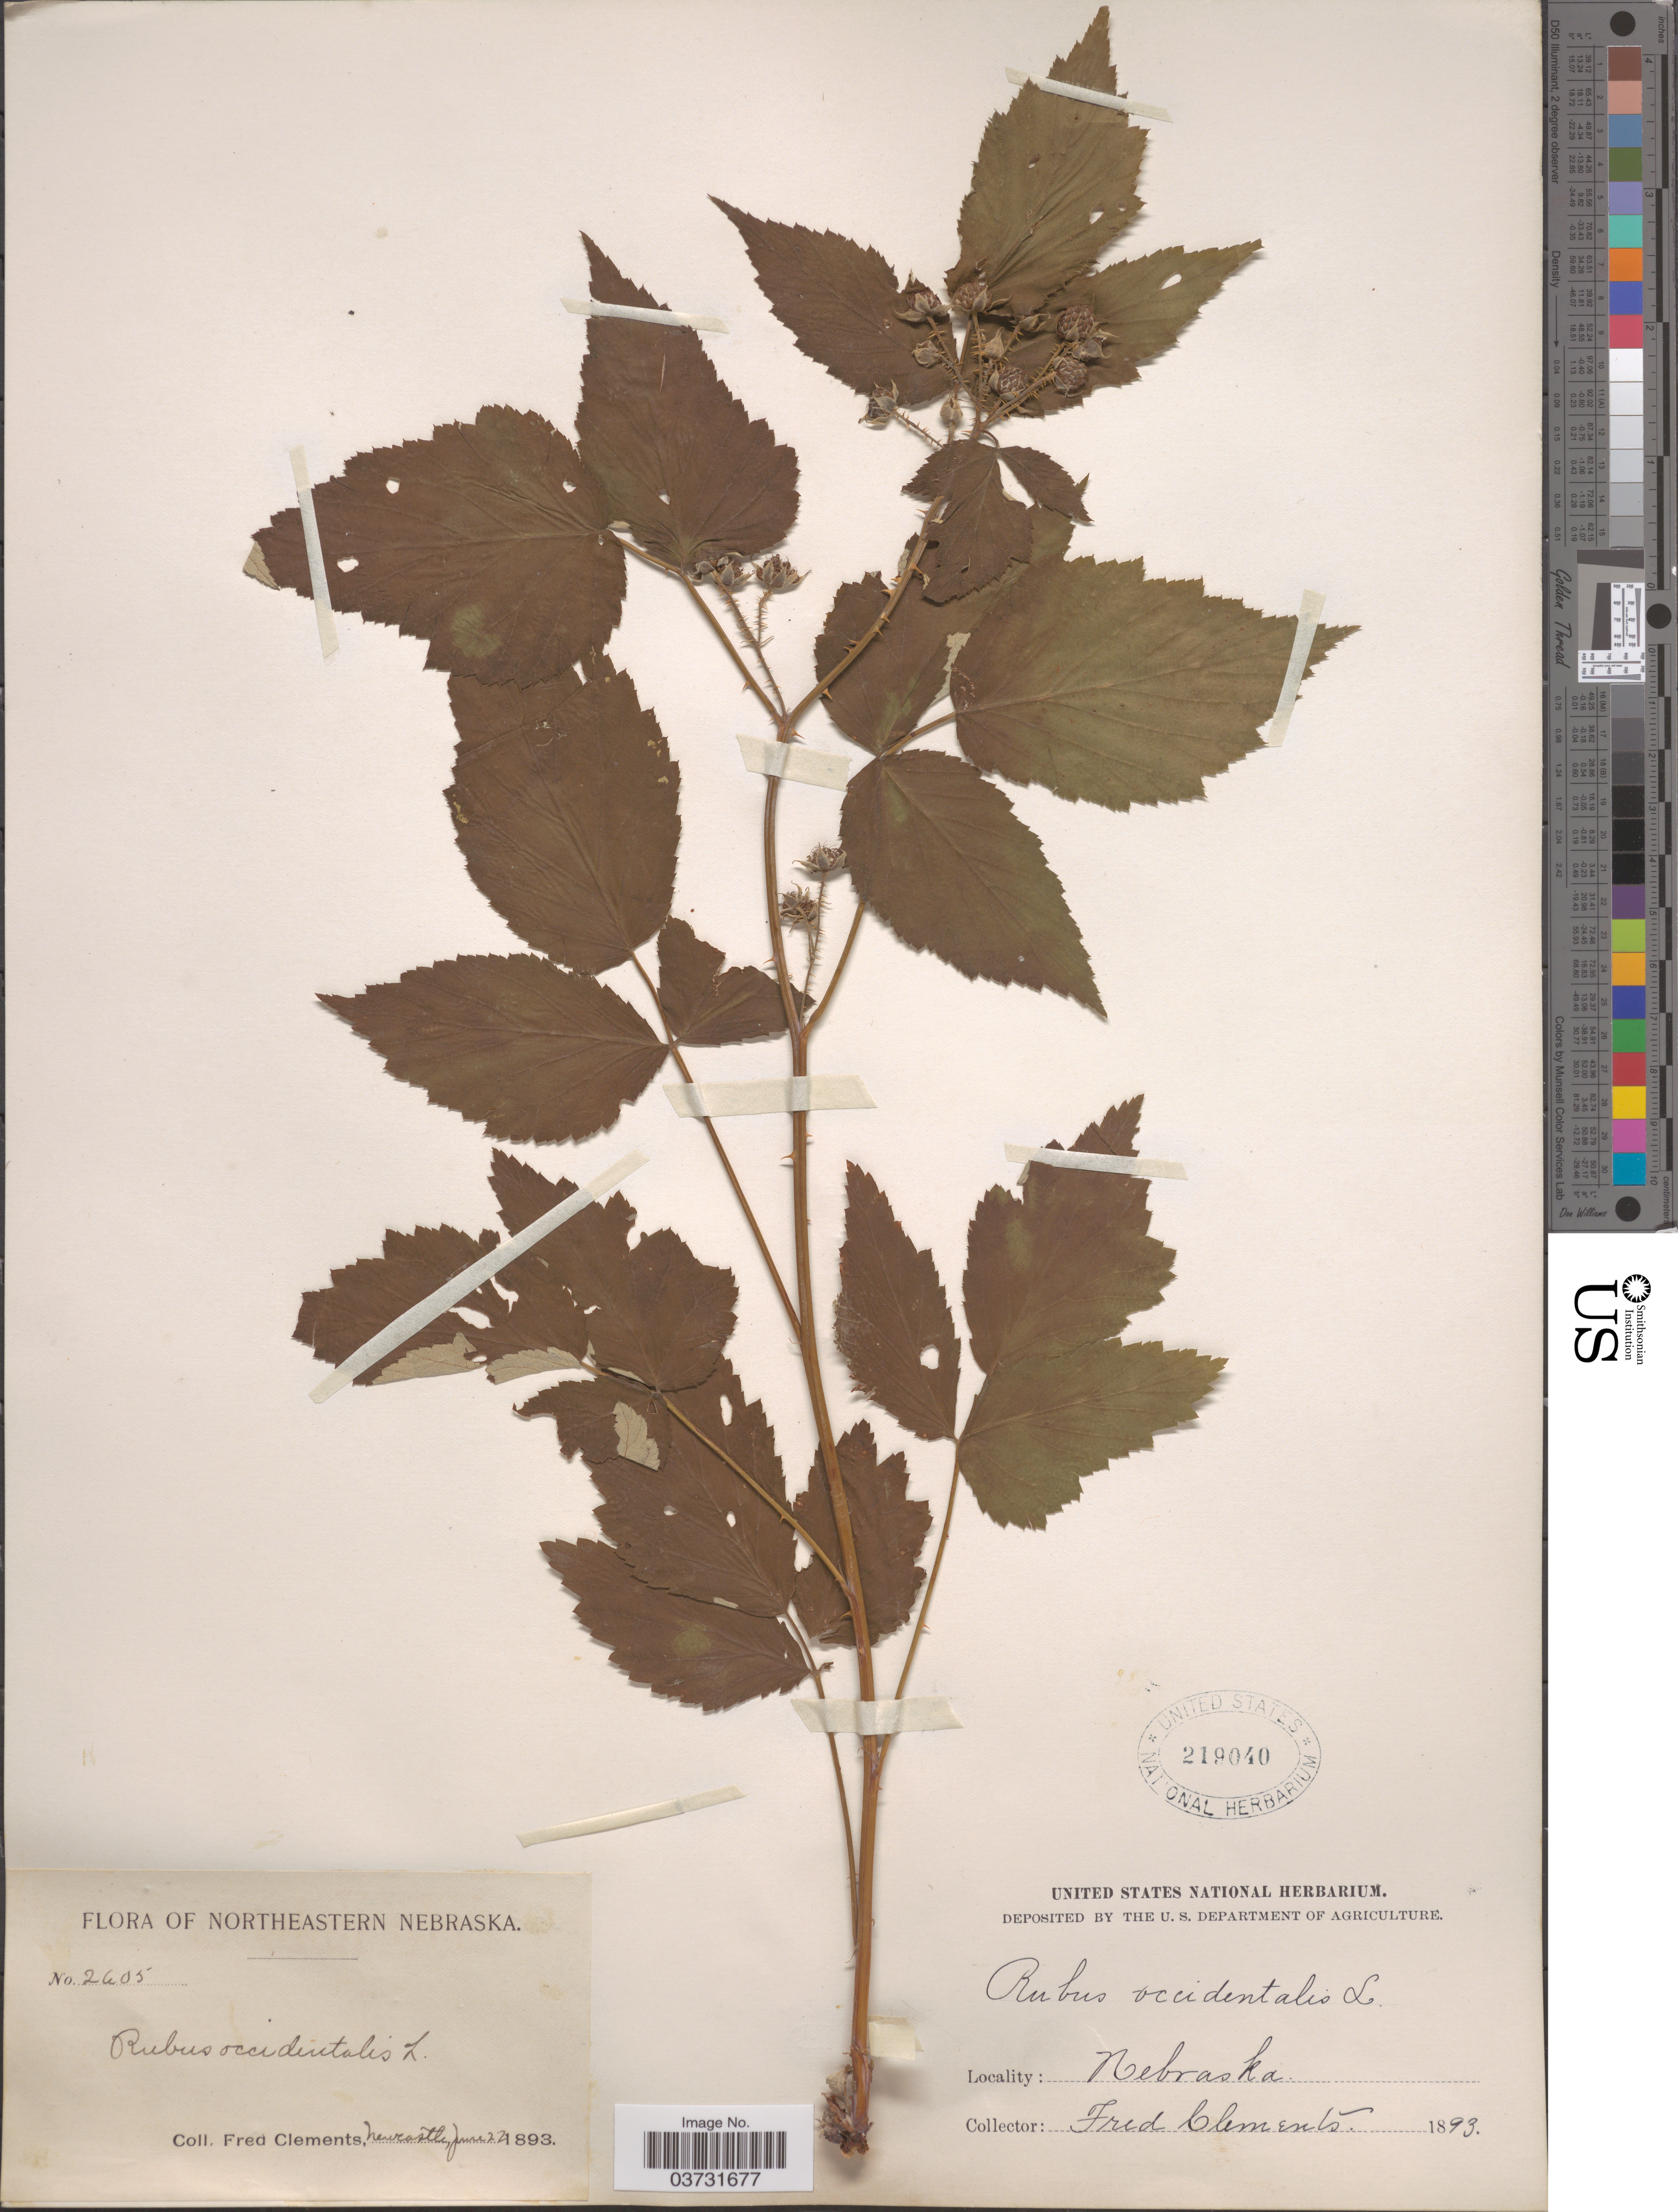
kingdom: Plantae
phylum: Tracheophyta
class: Magnoliopsida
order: Rosales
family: Rosaceae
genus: Rubus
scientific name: Rubus occidentalis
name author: L.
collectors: F. Clements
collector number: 2605*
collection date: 1893-06-22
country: United States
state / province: Nebraska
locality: Northeasten Nebraska. Newcastle.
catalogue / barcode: US 219040